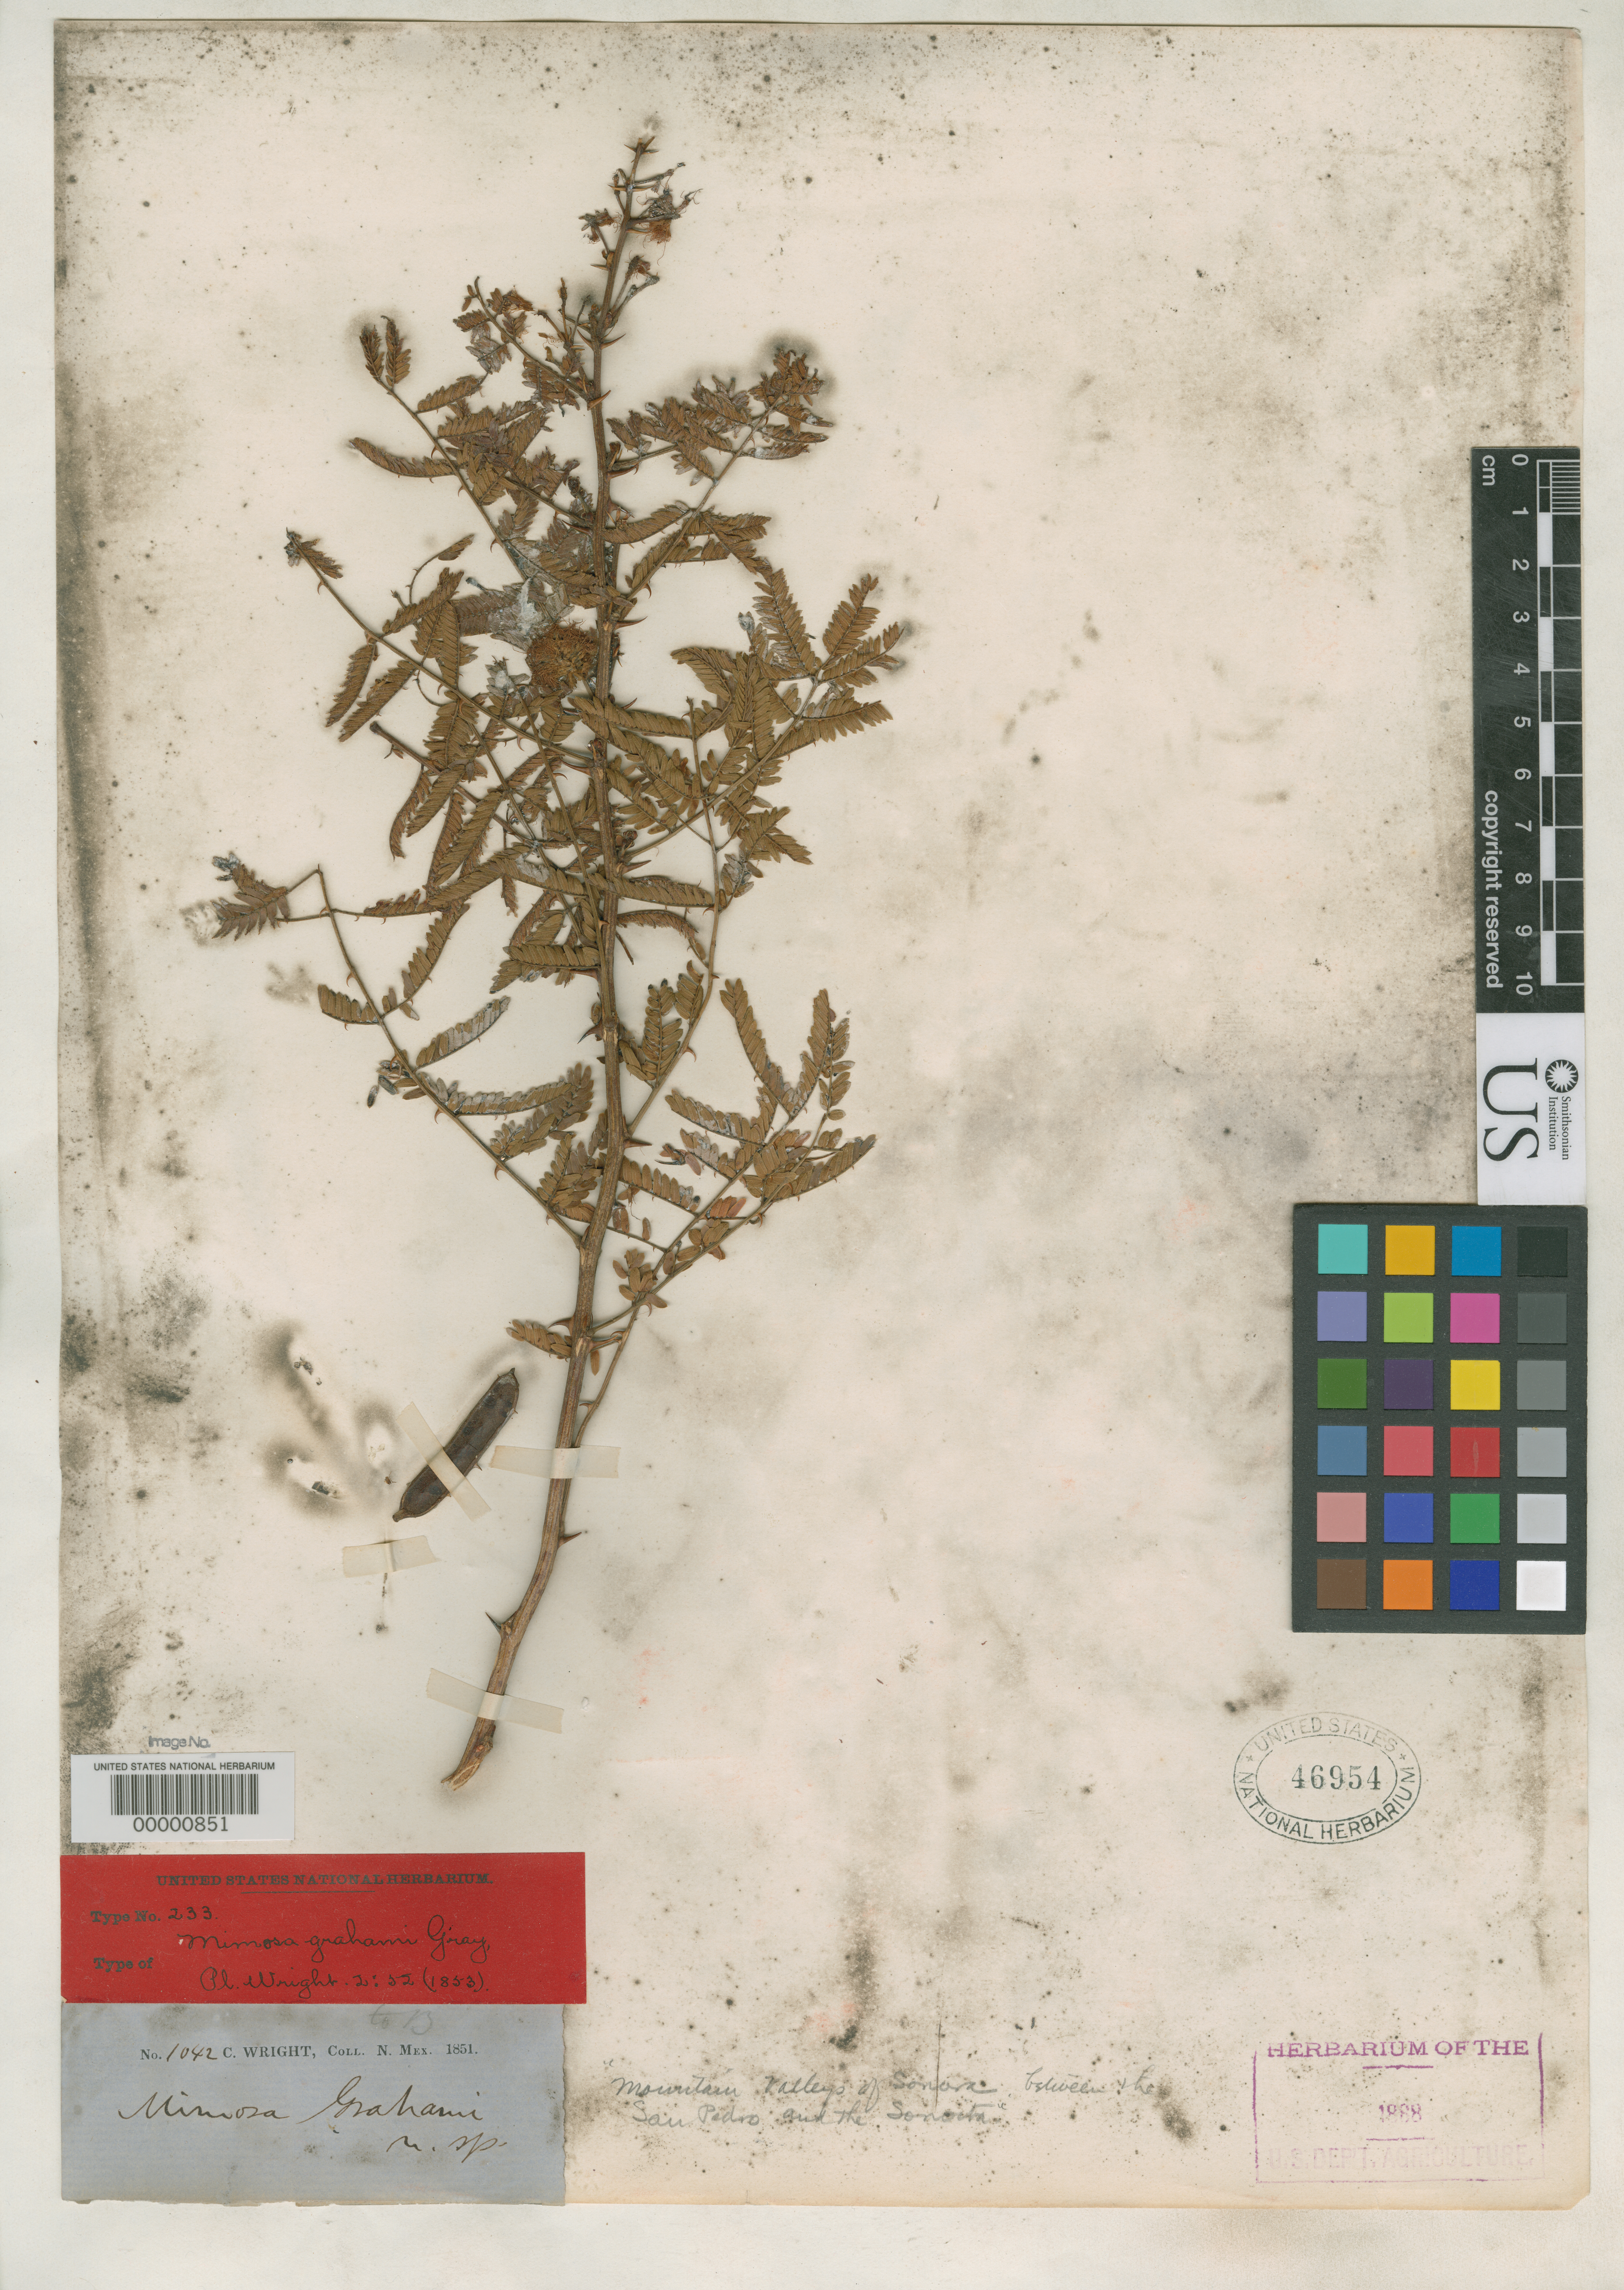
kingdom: Plantae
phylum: Tracheophyta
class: Magnoliopsida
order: Fabales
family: Fabaceae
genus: Mimosa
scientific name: Mimosa grahamii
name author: A. Gray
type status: Type Collection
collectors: C. Wright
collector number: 1042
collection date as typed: Sep 1851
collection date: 1851-09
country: Mexico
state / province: Sonora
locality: Between San Pedro and Sonoita.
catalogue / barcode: US 46954